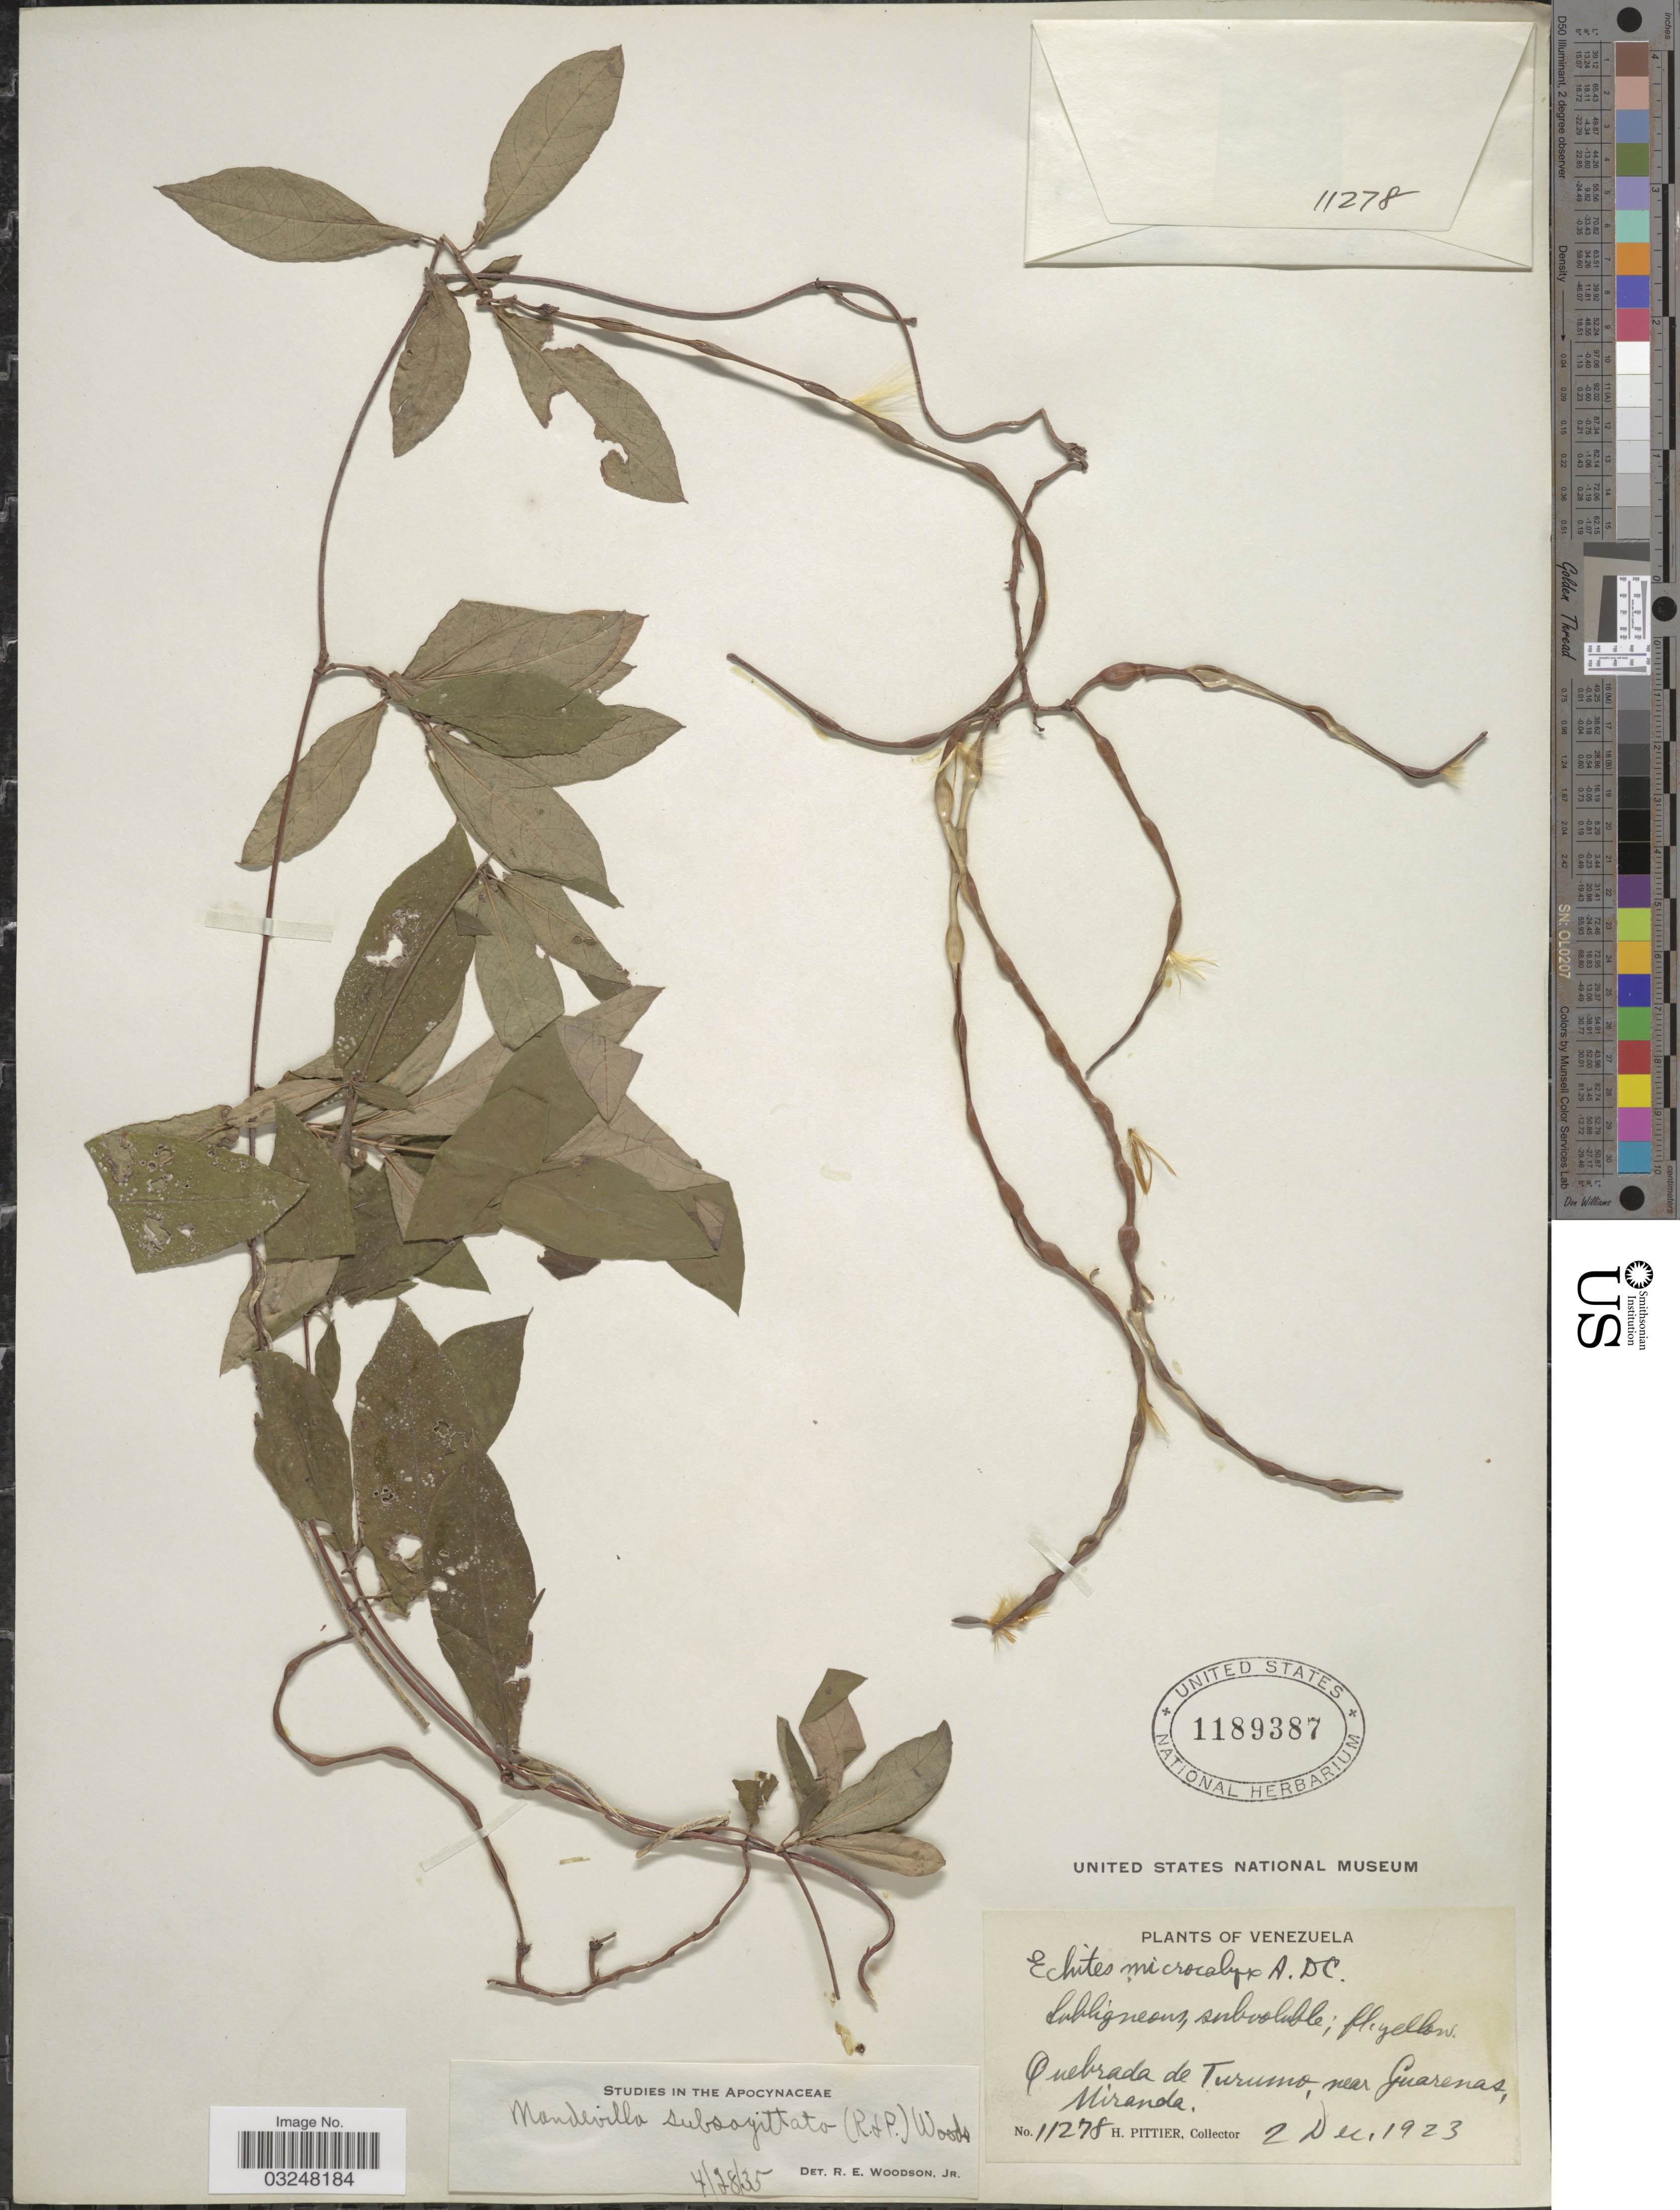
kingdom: Plantae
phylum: Tracheophyta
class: Magnoliopsida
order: Gentianales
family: Apocynaceae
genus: Mandevilla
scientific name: Mandevilla subsagittata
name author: (Ruiz & Pav.) Woodson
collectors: H. F. Pittier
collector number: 11278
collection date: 1923-12-02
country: Venezuela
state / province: Miranda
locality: Quebrada de Turumo, near Guarenas.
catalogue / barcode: US 1189387